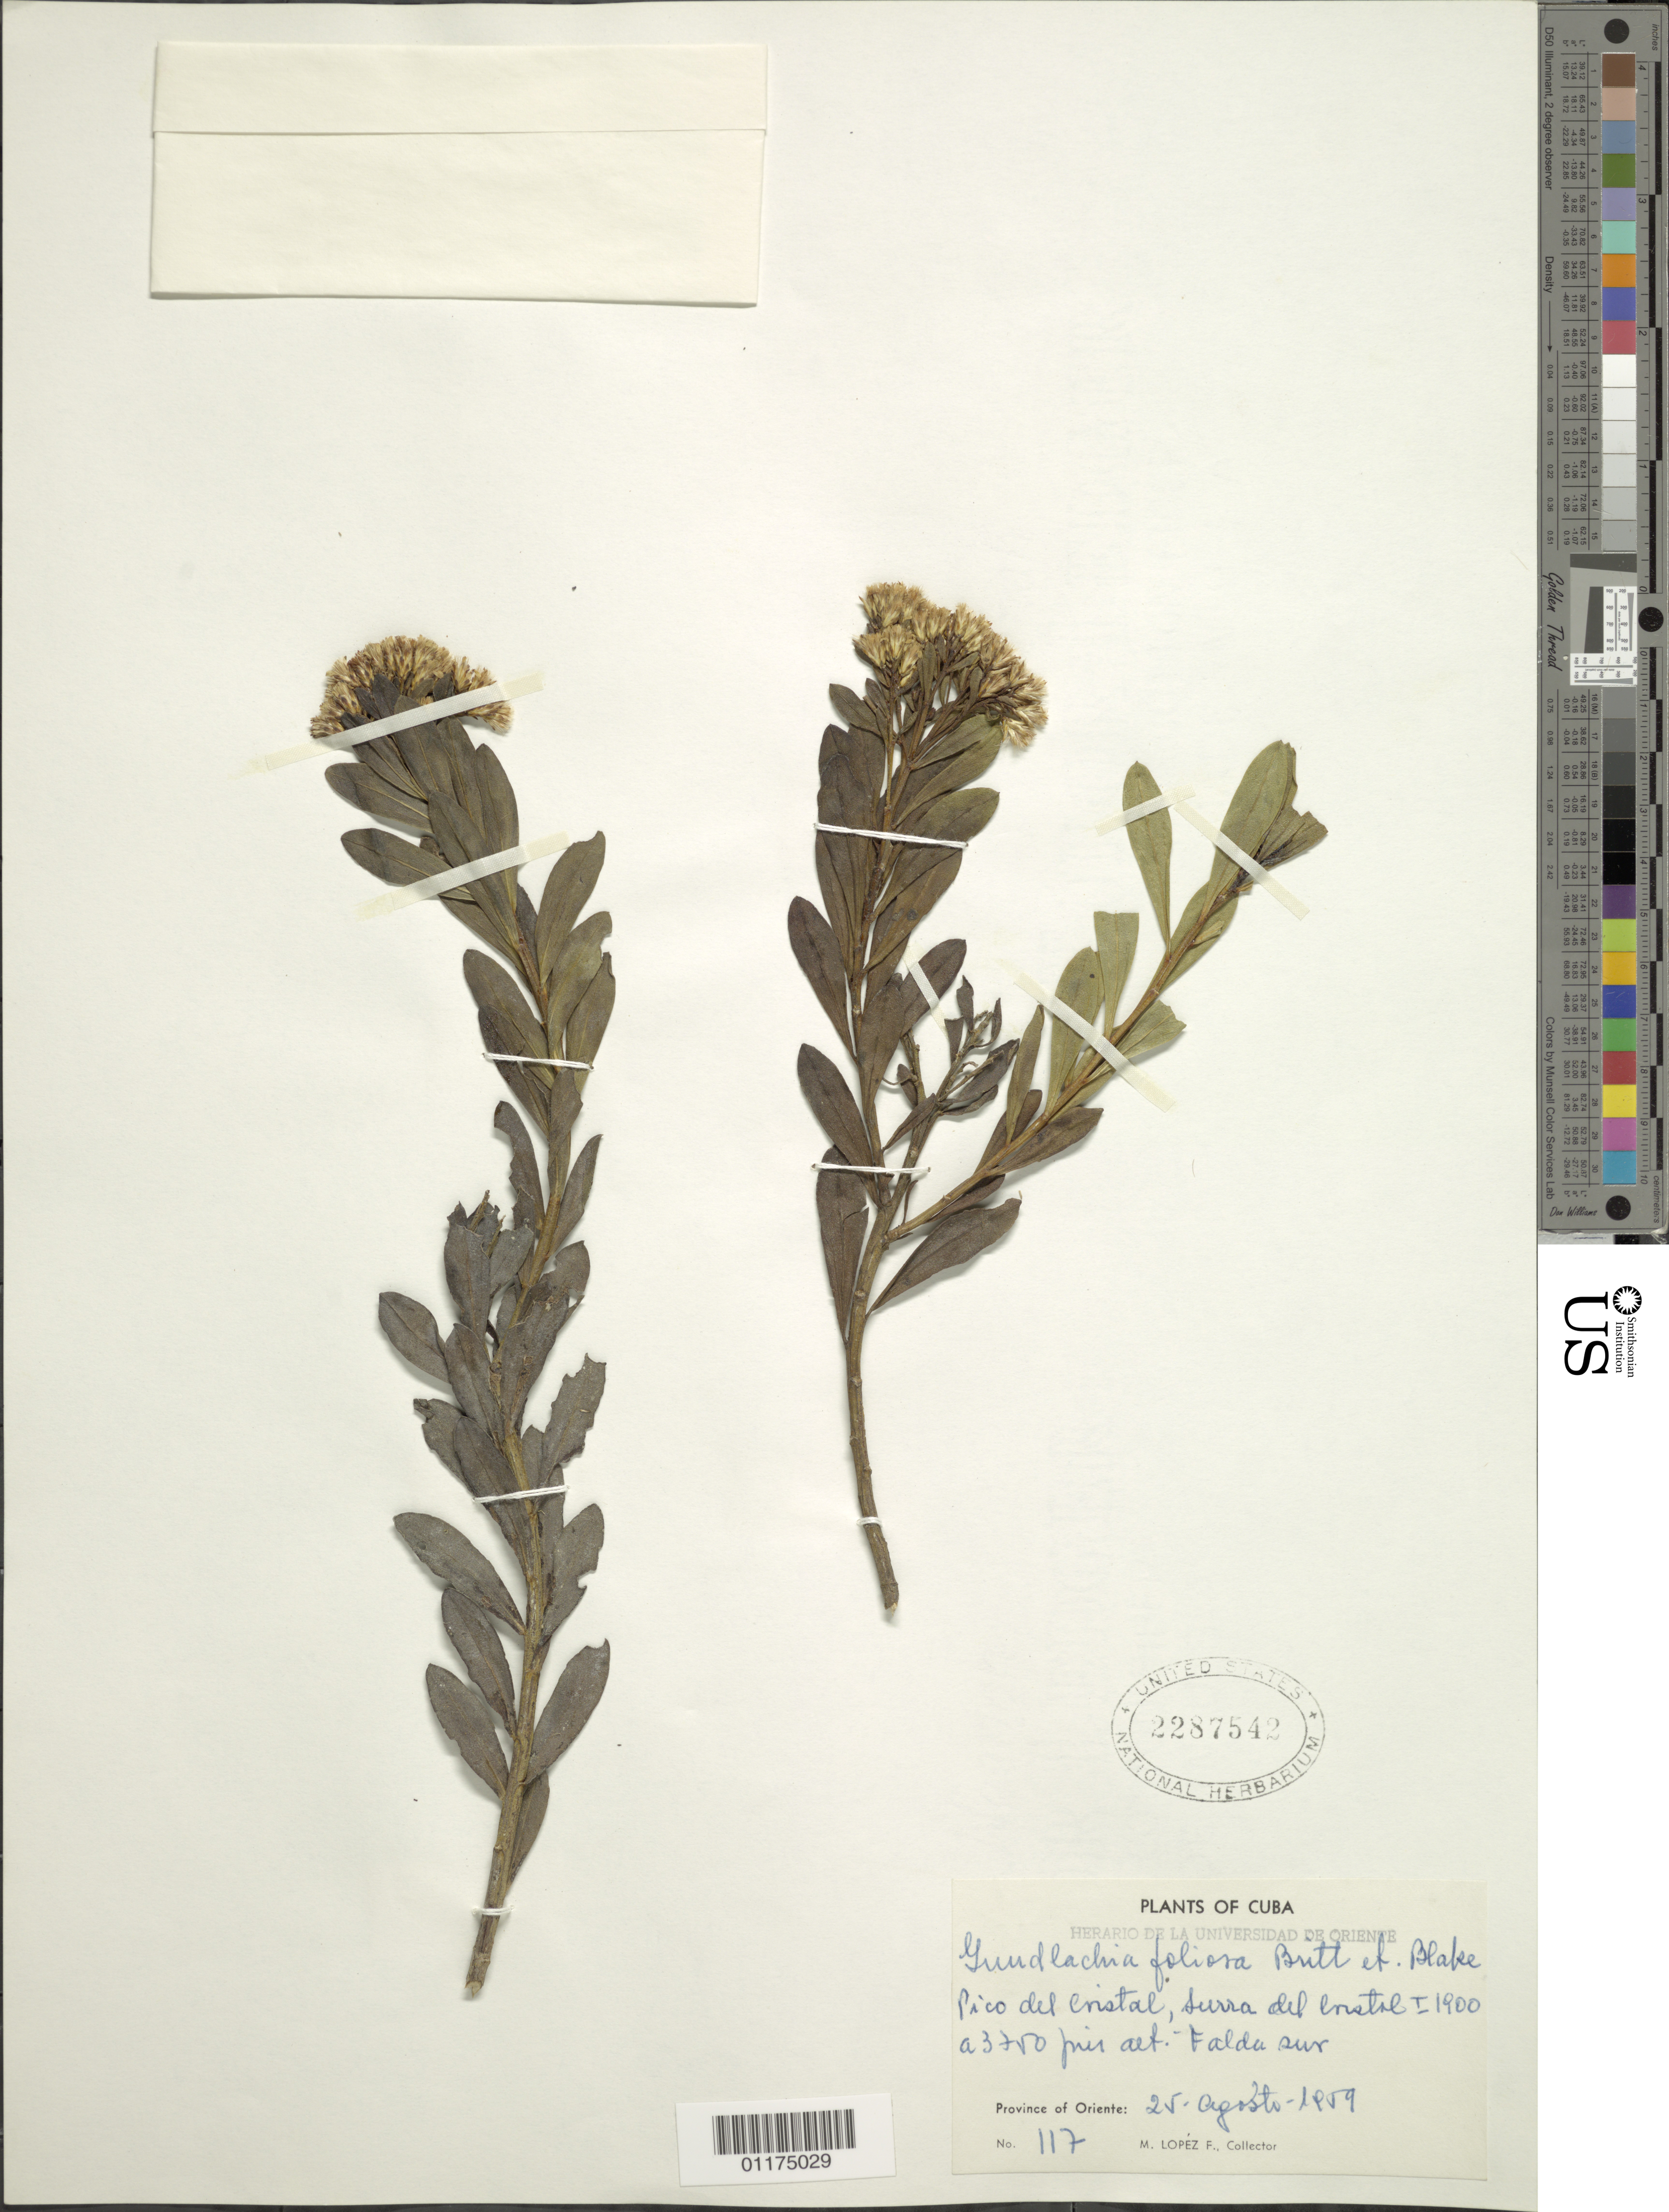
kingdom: Plantae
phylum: Tracheophyta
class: Magnoliopsida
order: Asterales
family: Asteraceae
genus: Gundlachia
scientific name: Gundlachia foliosa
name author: Britton & S.F. Blake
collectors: M. López Figueiras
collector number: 117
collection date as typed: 25 Aug 1959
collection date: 1959-08-25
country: Cuba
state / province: Oriente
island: Cuba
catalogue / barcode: US 2287542